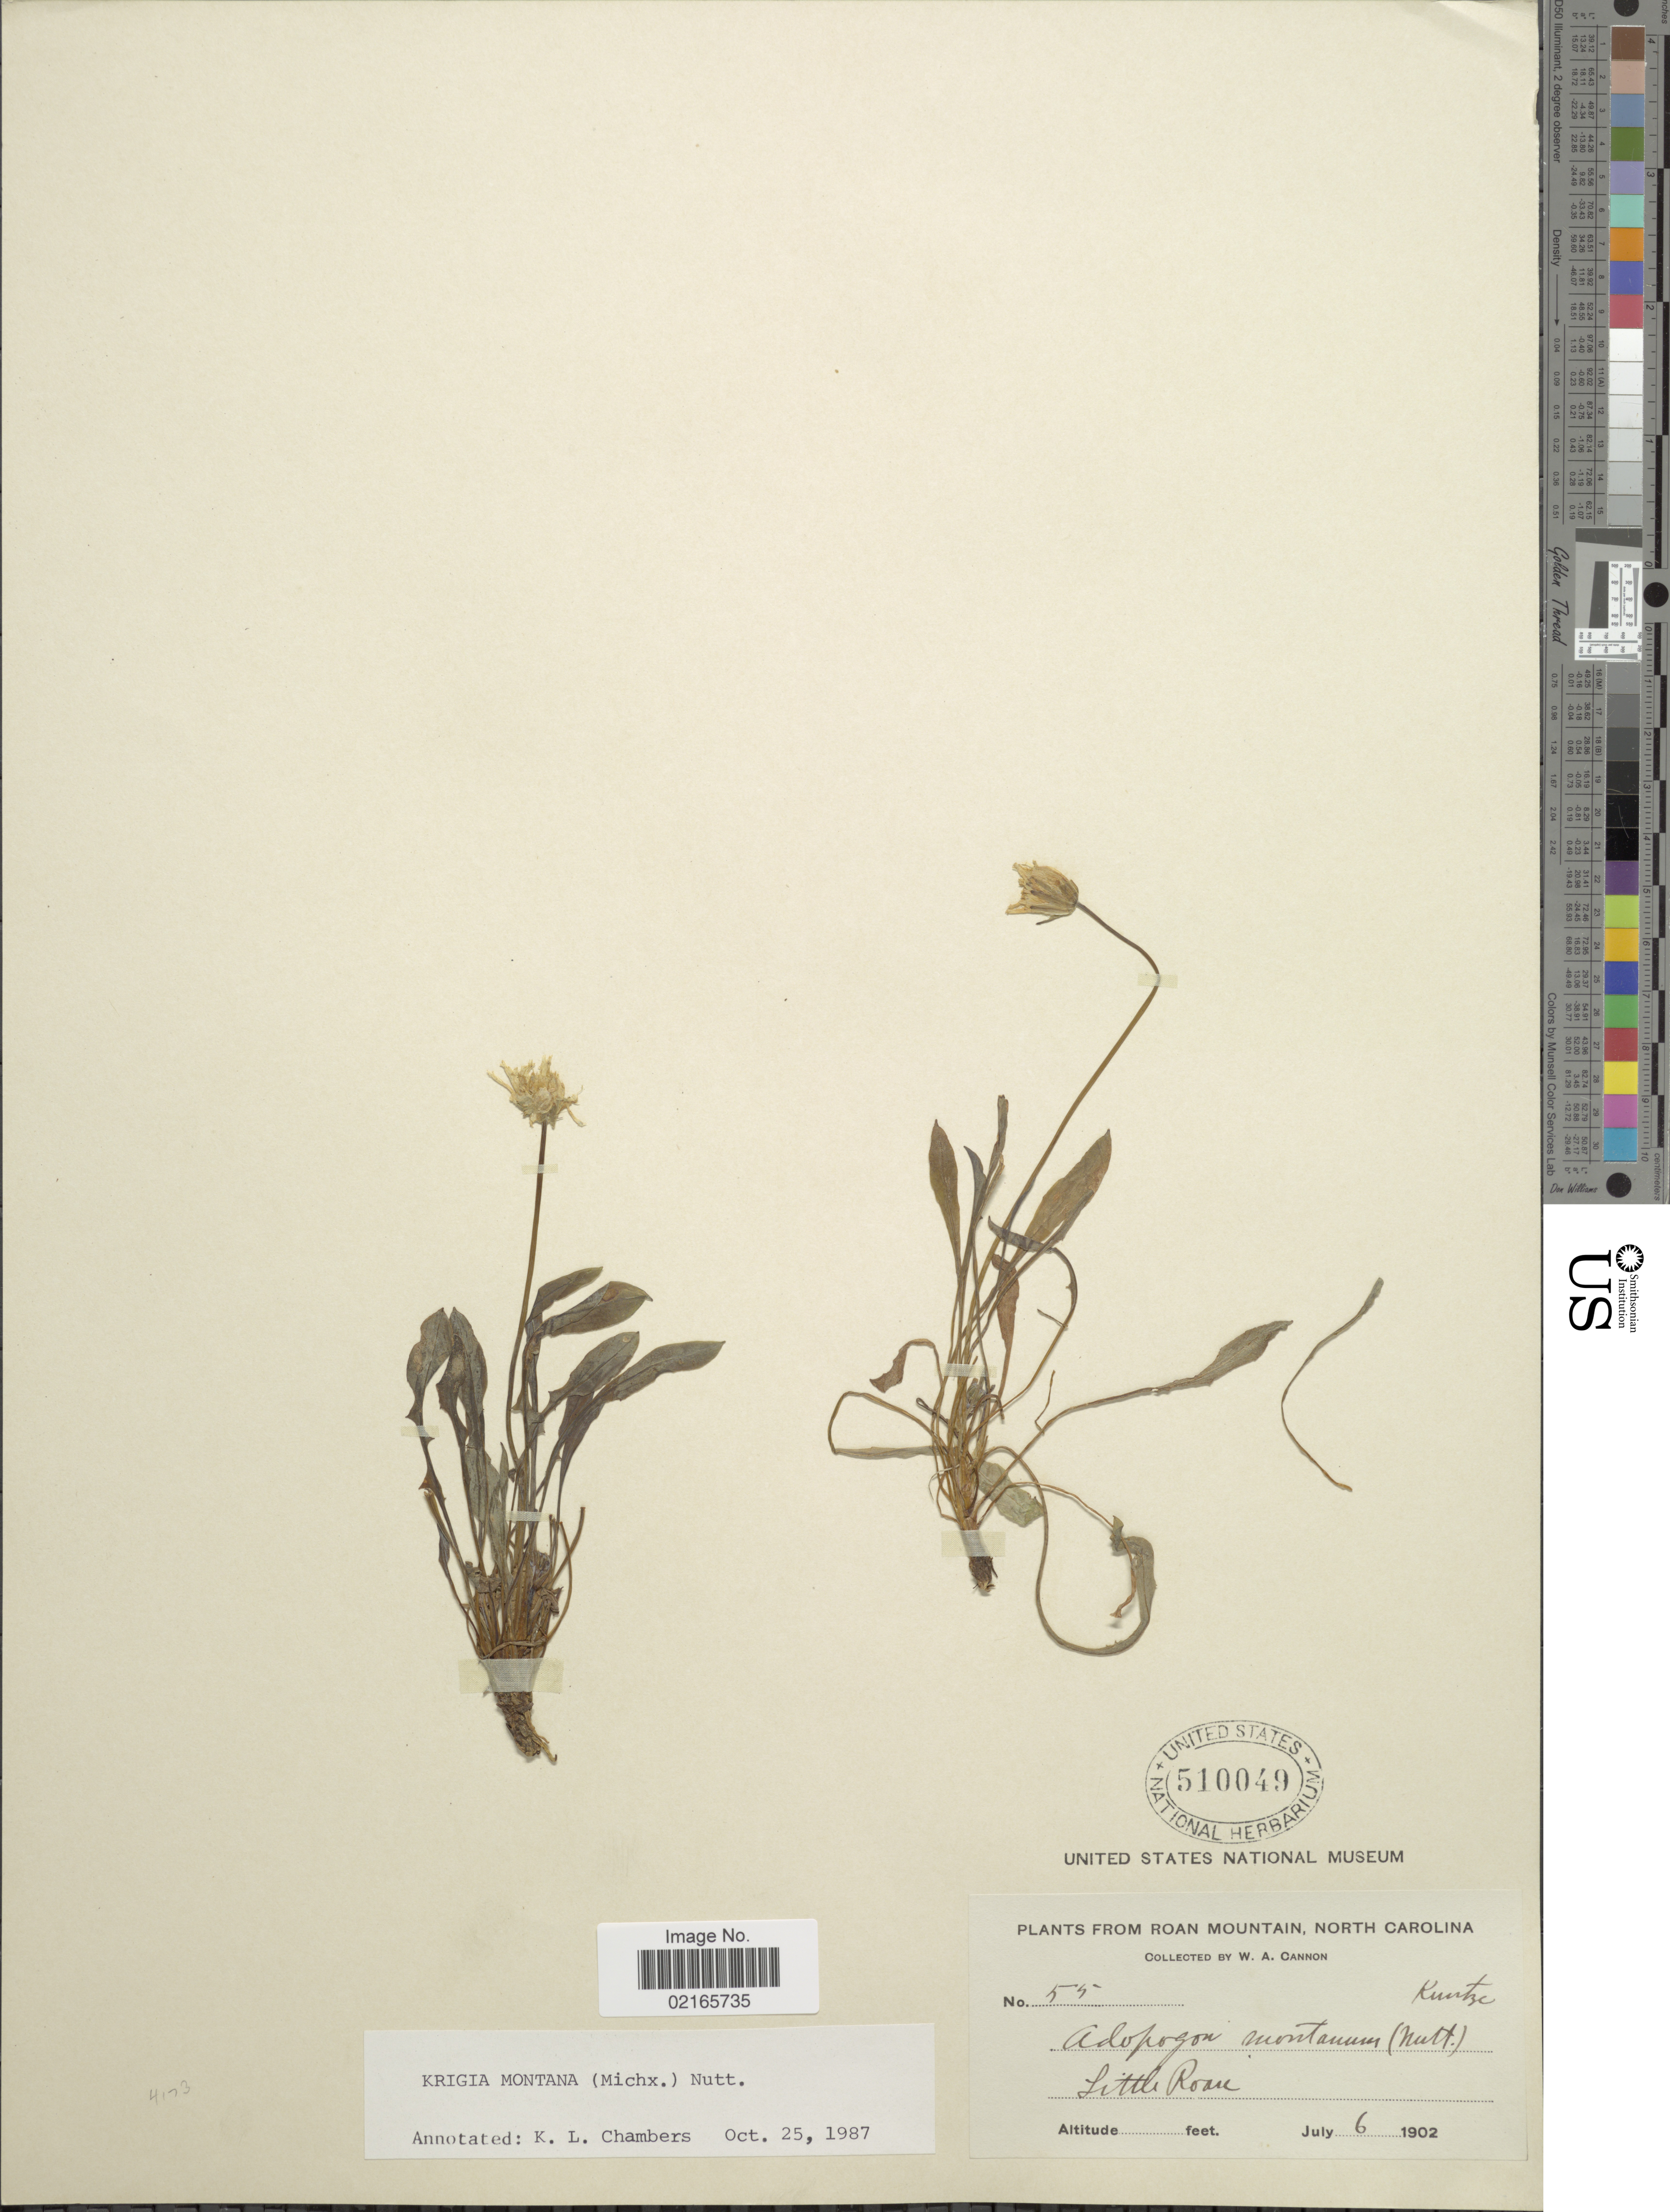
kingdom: Plantae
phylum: Tracheophyta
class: Magnoliopsida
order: Asterales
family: Asteraceae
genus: Krigia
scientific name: Krigia montana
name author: Nutt.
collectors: W. Cannon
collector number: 55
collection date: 1902-07-06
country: United States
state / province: North Carolina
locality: Roan Mountain, Little Roase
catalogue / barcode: US 510049